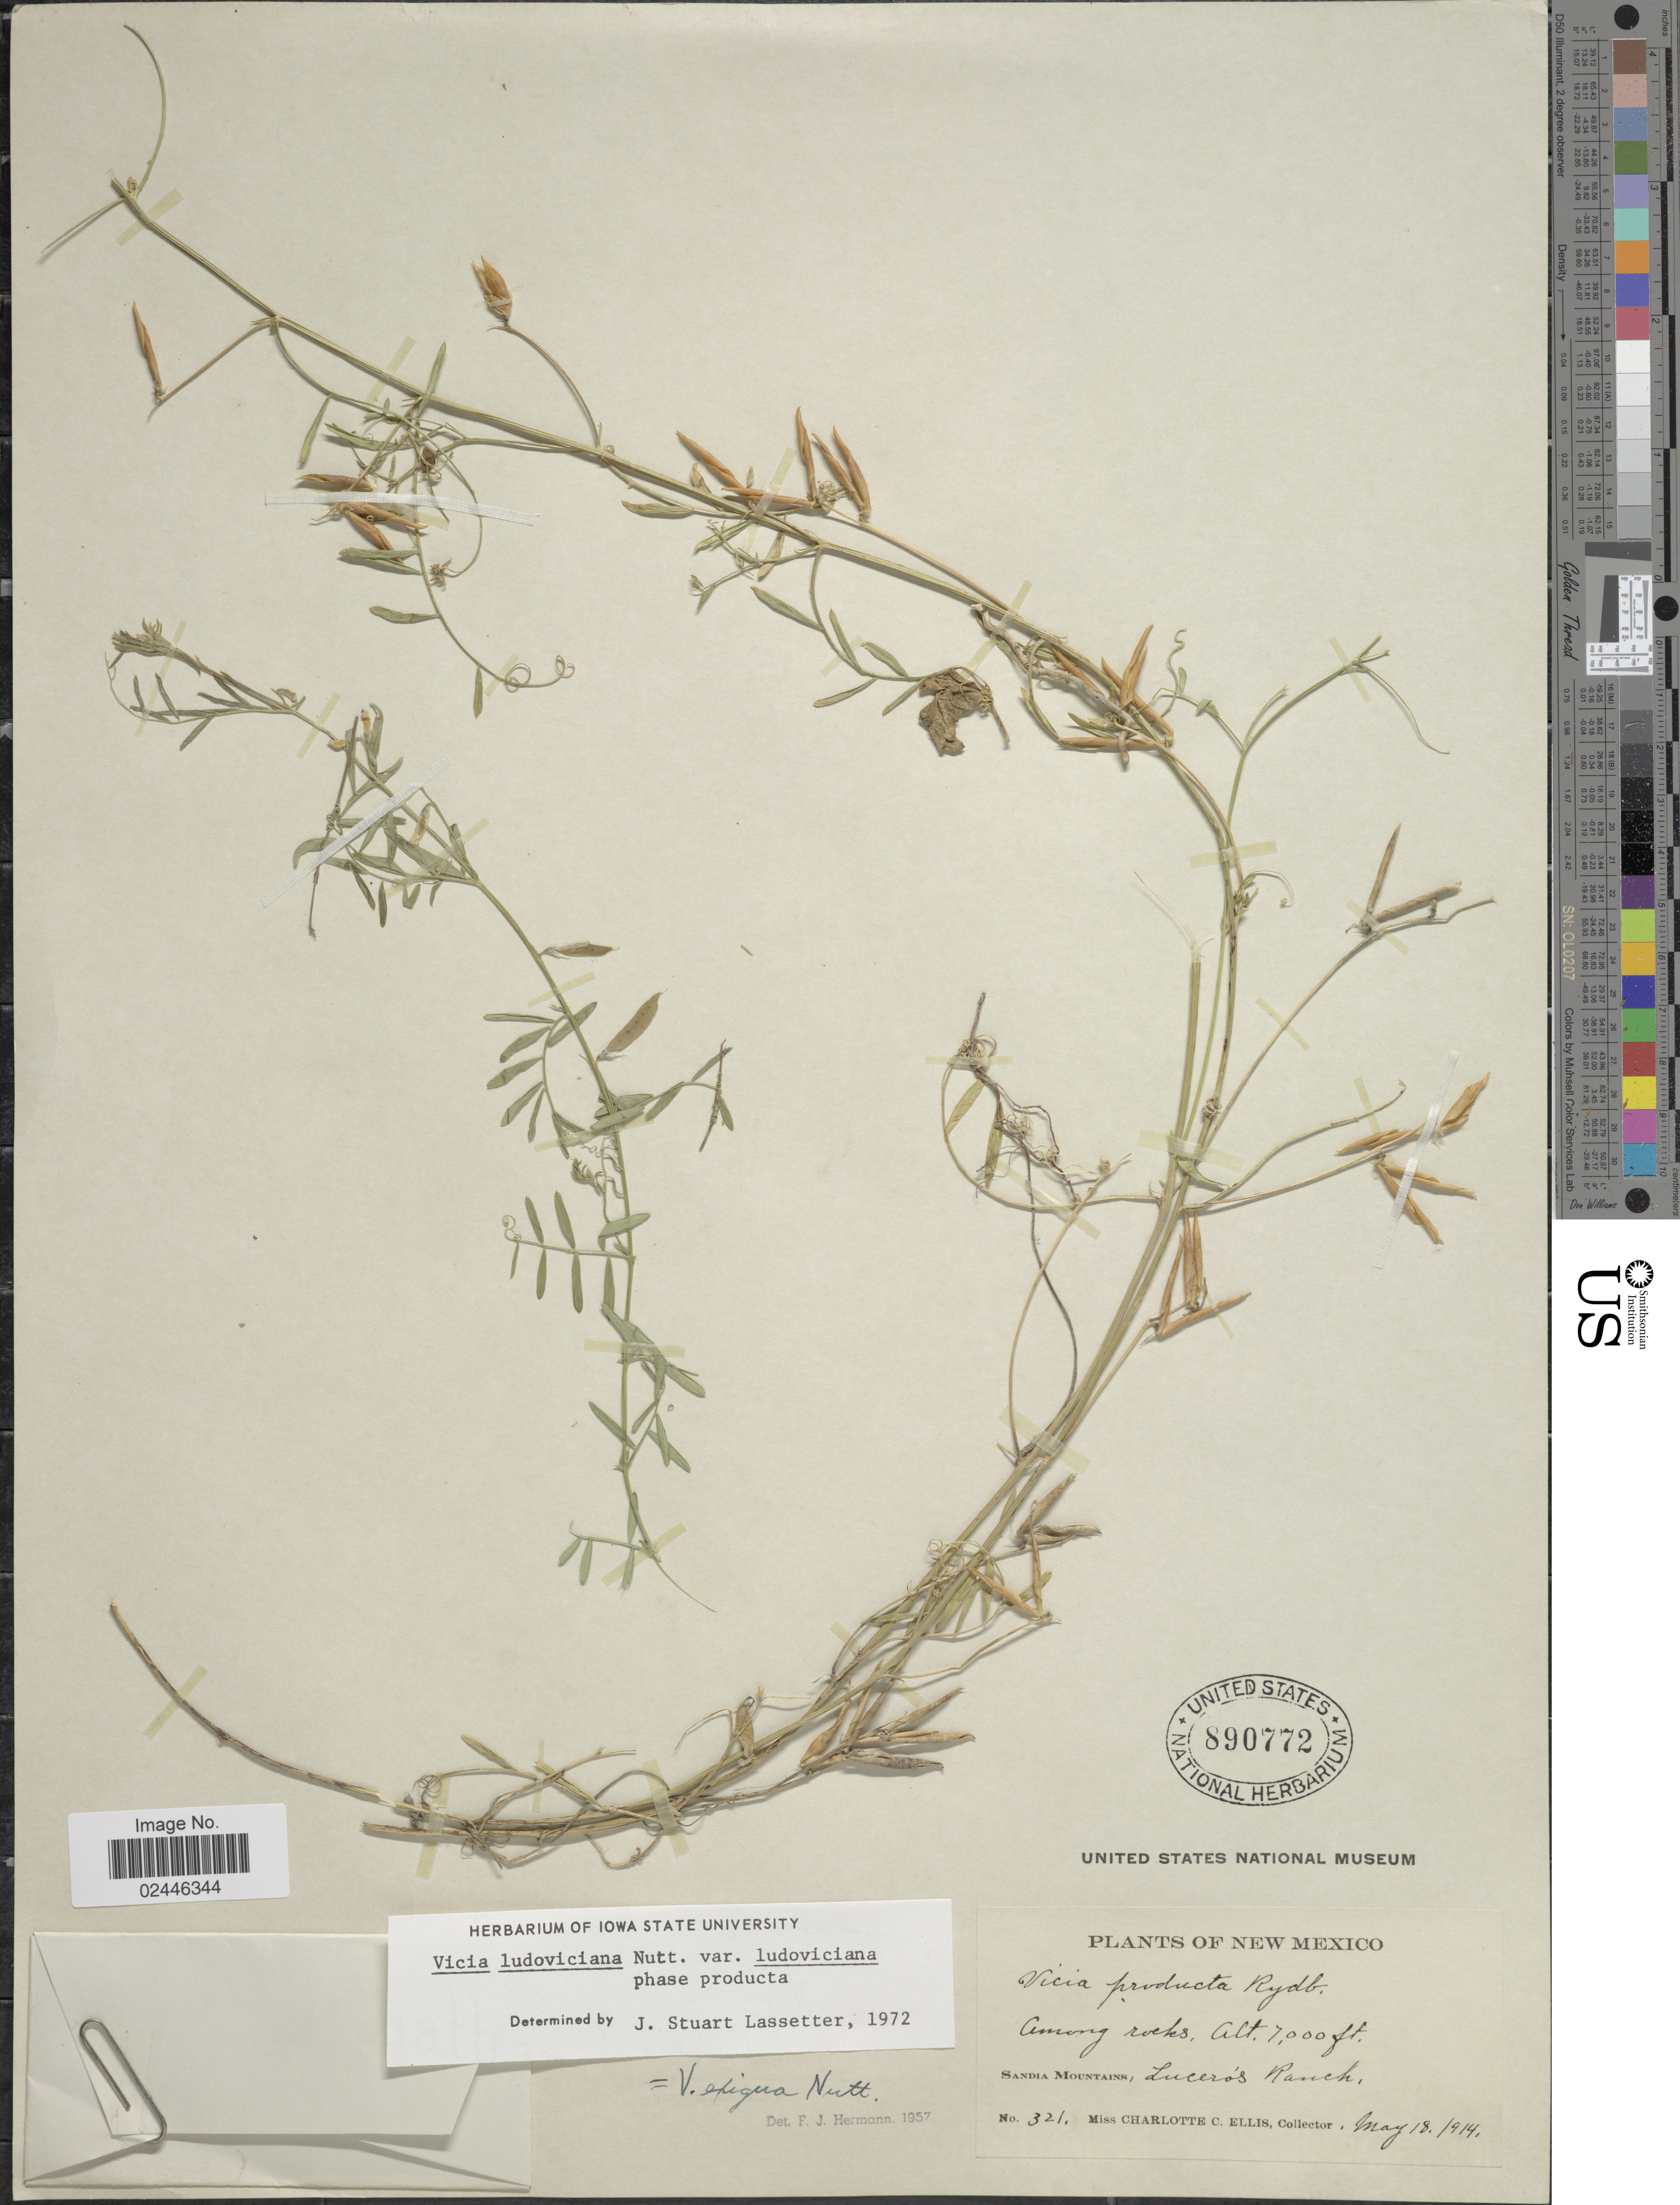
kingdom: Plantae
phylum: Tracheophyta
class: Magnoliopsida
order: Fabales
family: Fabaceae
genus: Vicia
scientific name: Vicia ludoviciana var. ludoviciana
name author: Nutt. ex Torr. & A. Gray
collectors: C. C. Ellis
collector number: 321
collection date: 1914-05-18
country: United States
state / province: New Mexico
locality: Among rocks, Sandia Mountains, Lucerós Ranch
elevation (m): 2134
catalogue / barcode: US 890772